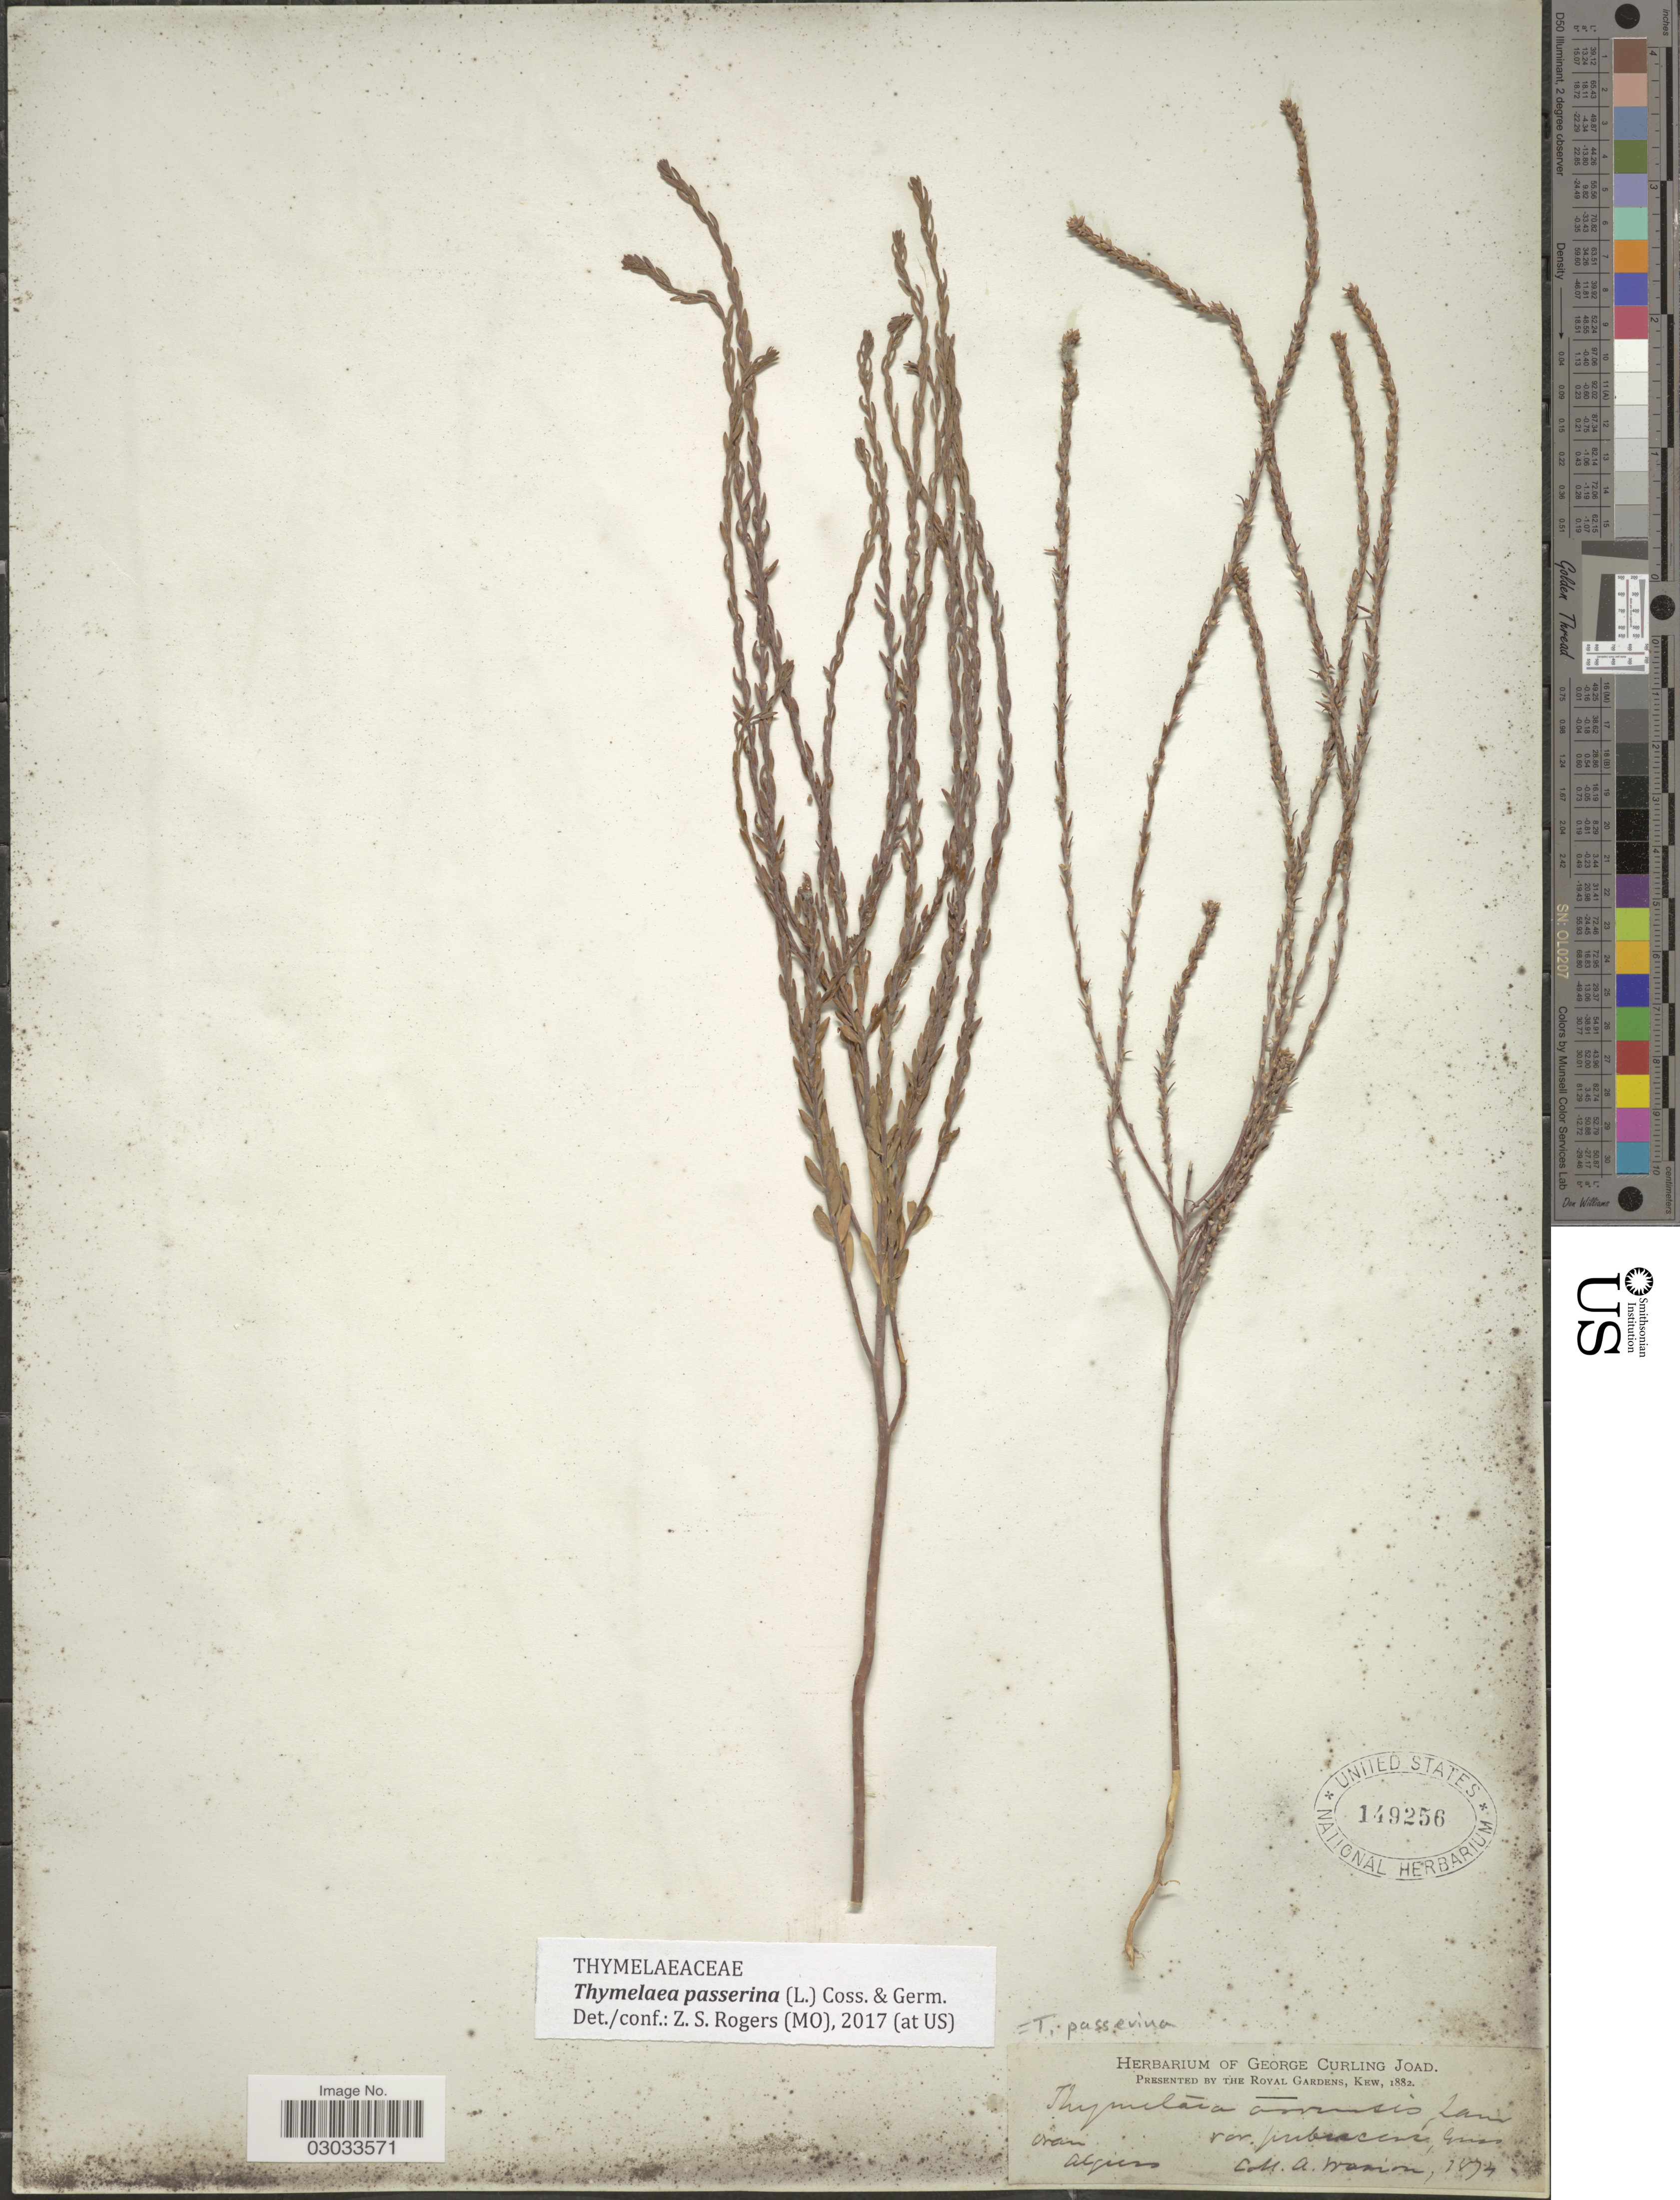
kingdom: Plantae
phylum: Tracheophyta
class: Magnoliopsida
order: Malvales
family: Thymelaeaceae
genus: Thymelaea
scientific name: Thymelaea passerina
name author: (L.) Coss. & Germ.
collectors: A. Warion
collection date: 1874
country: Algeria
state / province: Oran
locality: Alpins.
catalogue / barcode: US 149256